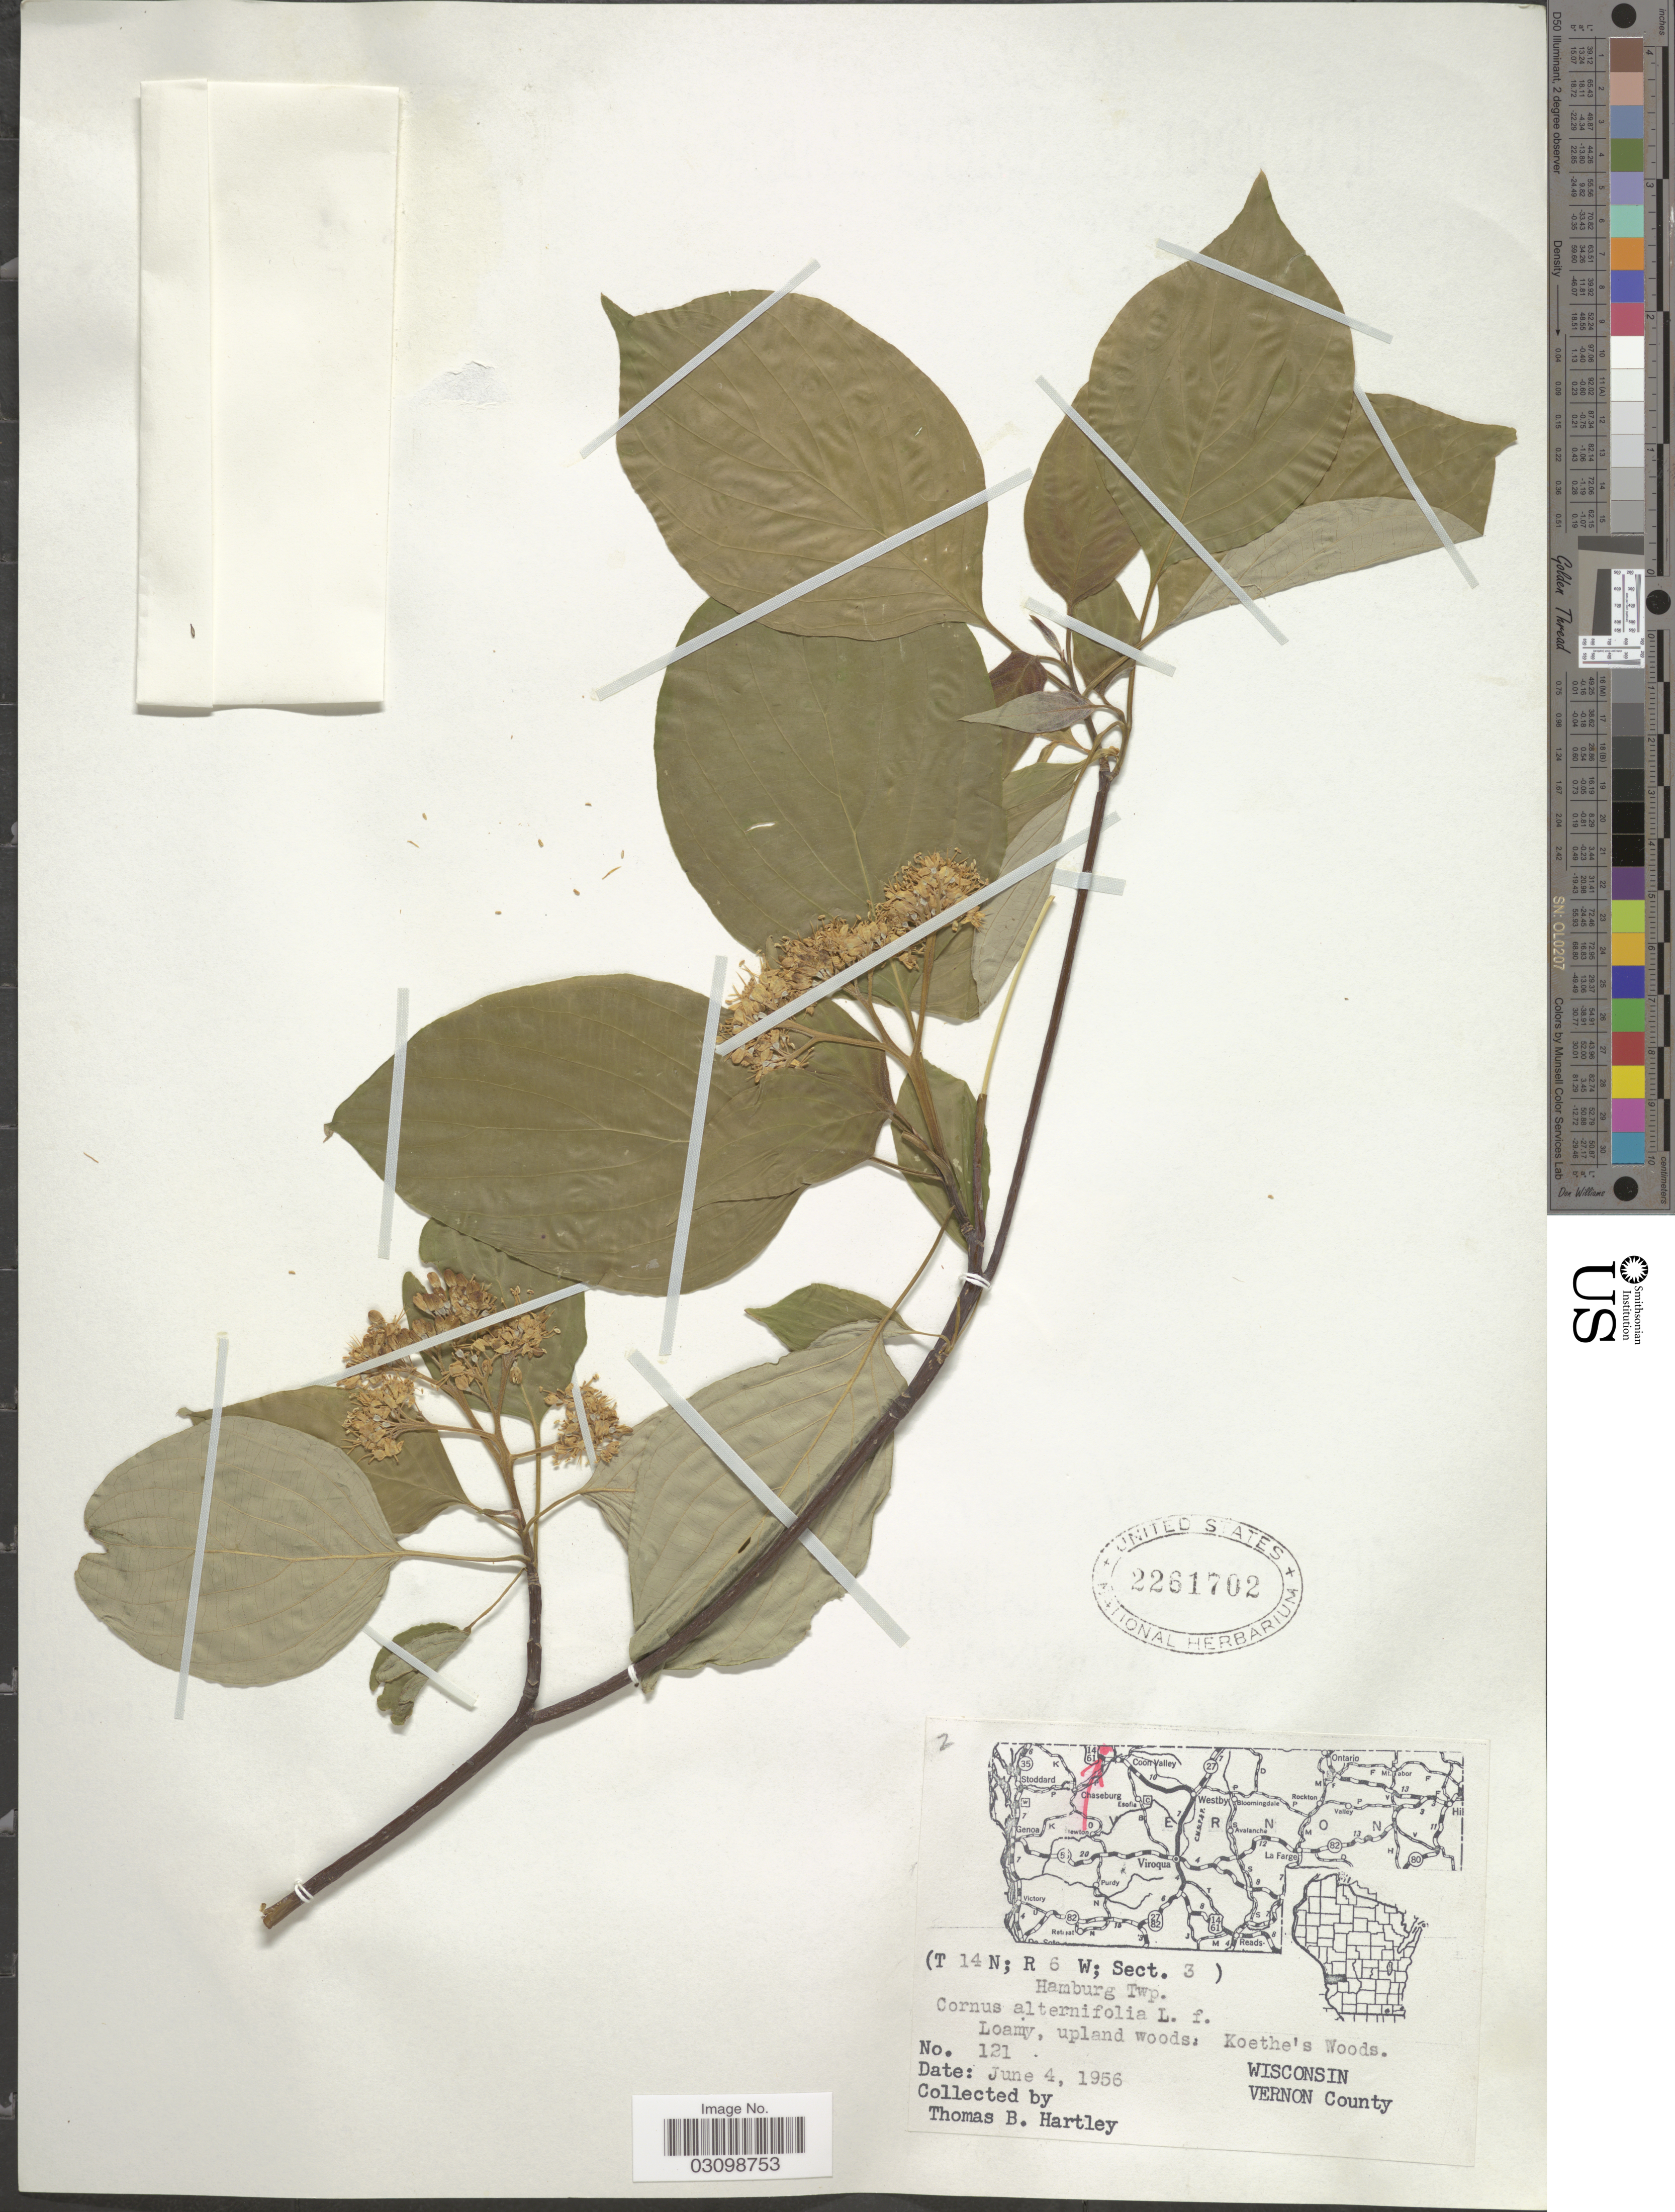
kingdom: Plantae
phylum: Tracheophyta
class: Magnoliopsida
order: Cornales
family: Cornaceae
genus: Cornus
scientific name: Cornus alternifolia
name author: L.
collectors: T. Hartley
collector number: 121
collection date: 1956-06-04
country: United States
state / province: Wisconsin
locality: (T 14 N; R 6 W; Sect. 3). Hamburg Twp. Koethe's Woods. Vernon County.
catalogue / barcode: US 2261702